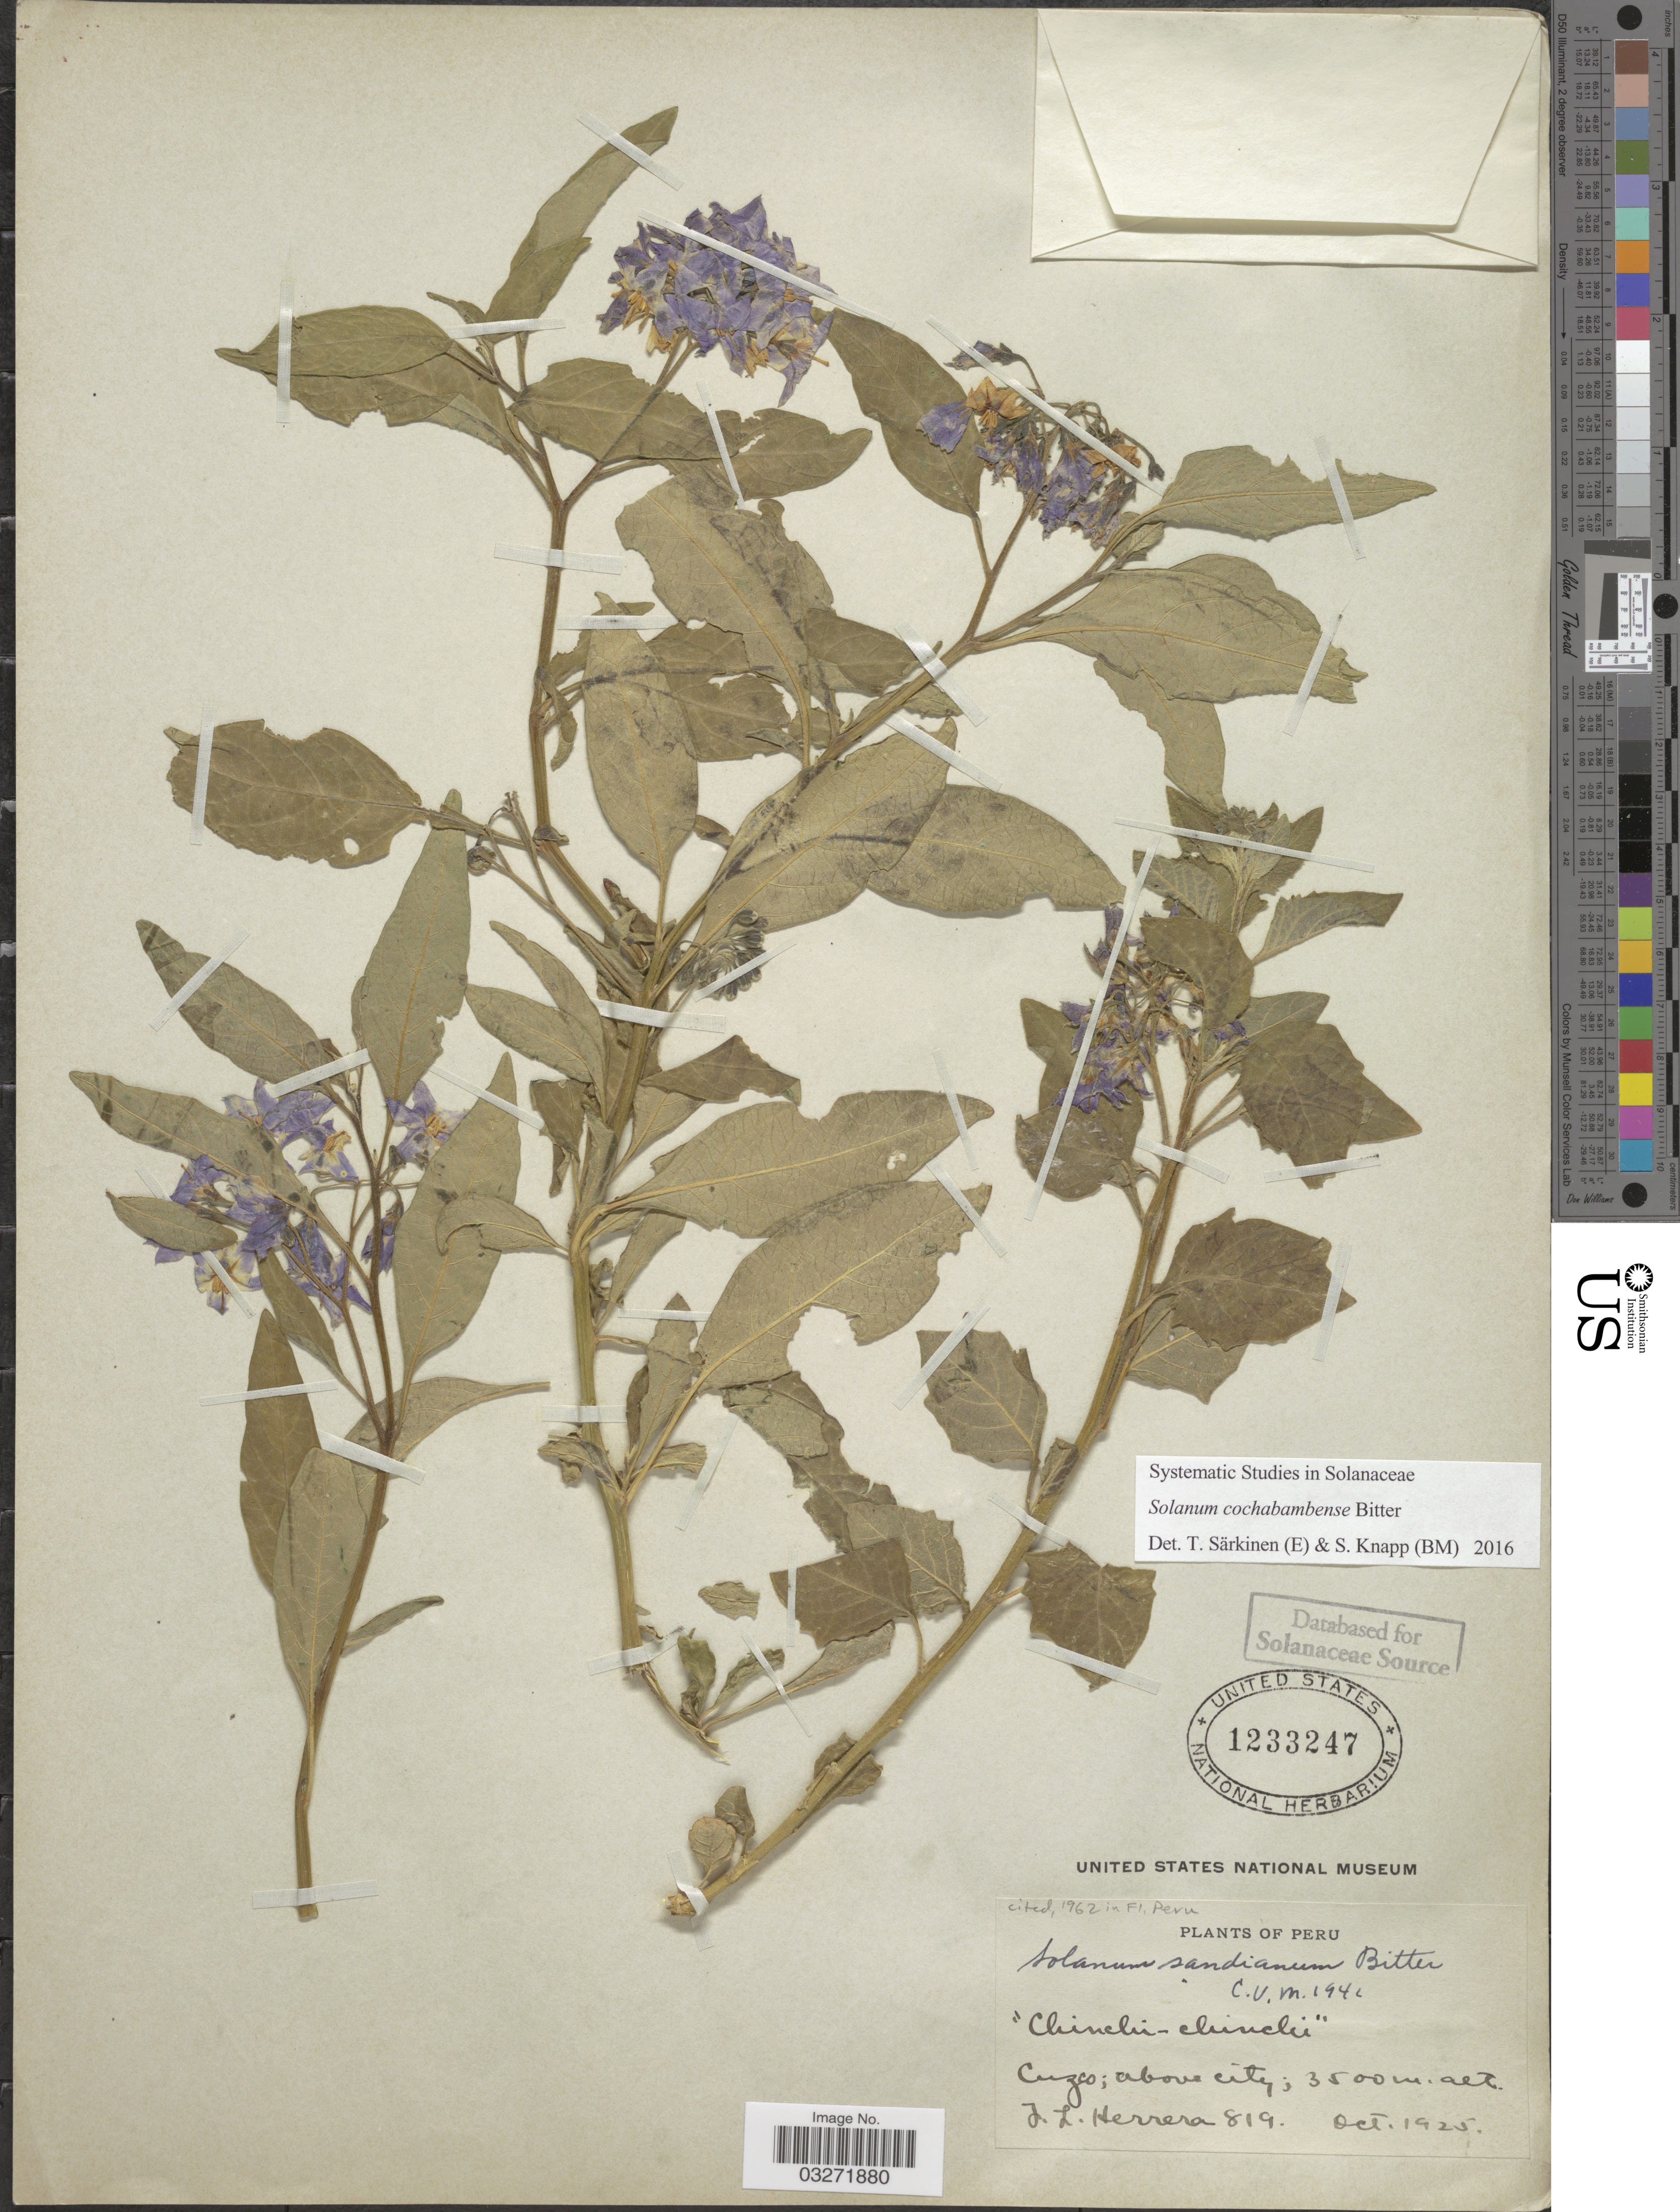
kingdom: Plantae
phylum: Tracheophyta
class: Magnoliopsida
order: Solanales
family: Solanaceae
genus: Solanum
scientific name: Solanum cochabambense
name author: Bitter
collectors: F. L. Herrera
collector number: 819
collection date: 1925-10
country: Peru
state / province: Cusco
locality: Cuzco; above city.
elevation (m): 3500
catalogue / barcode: US 1233247